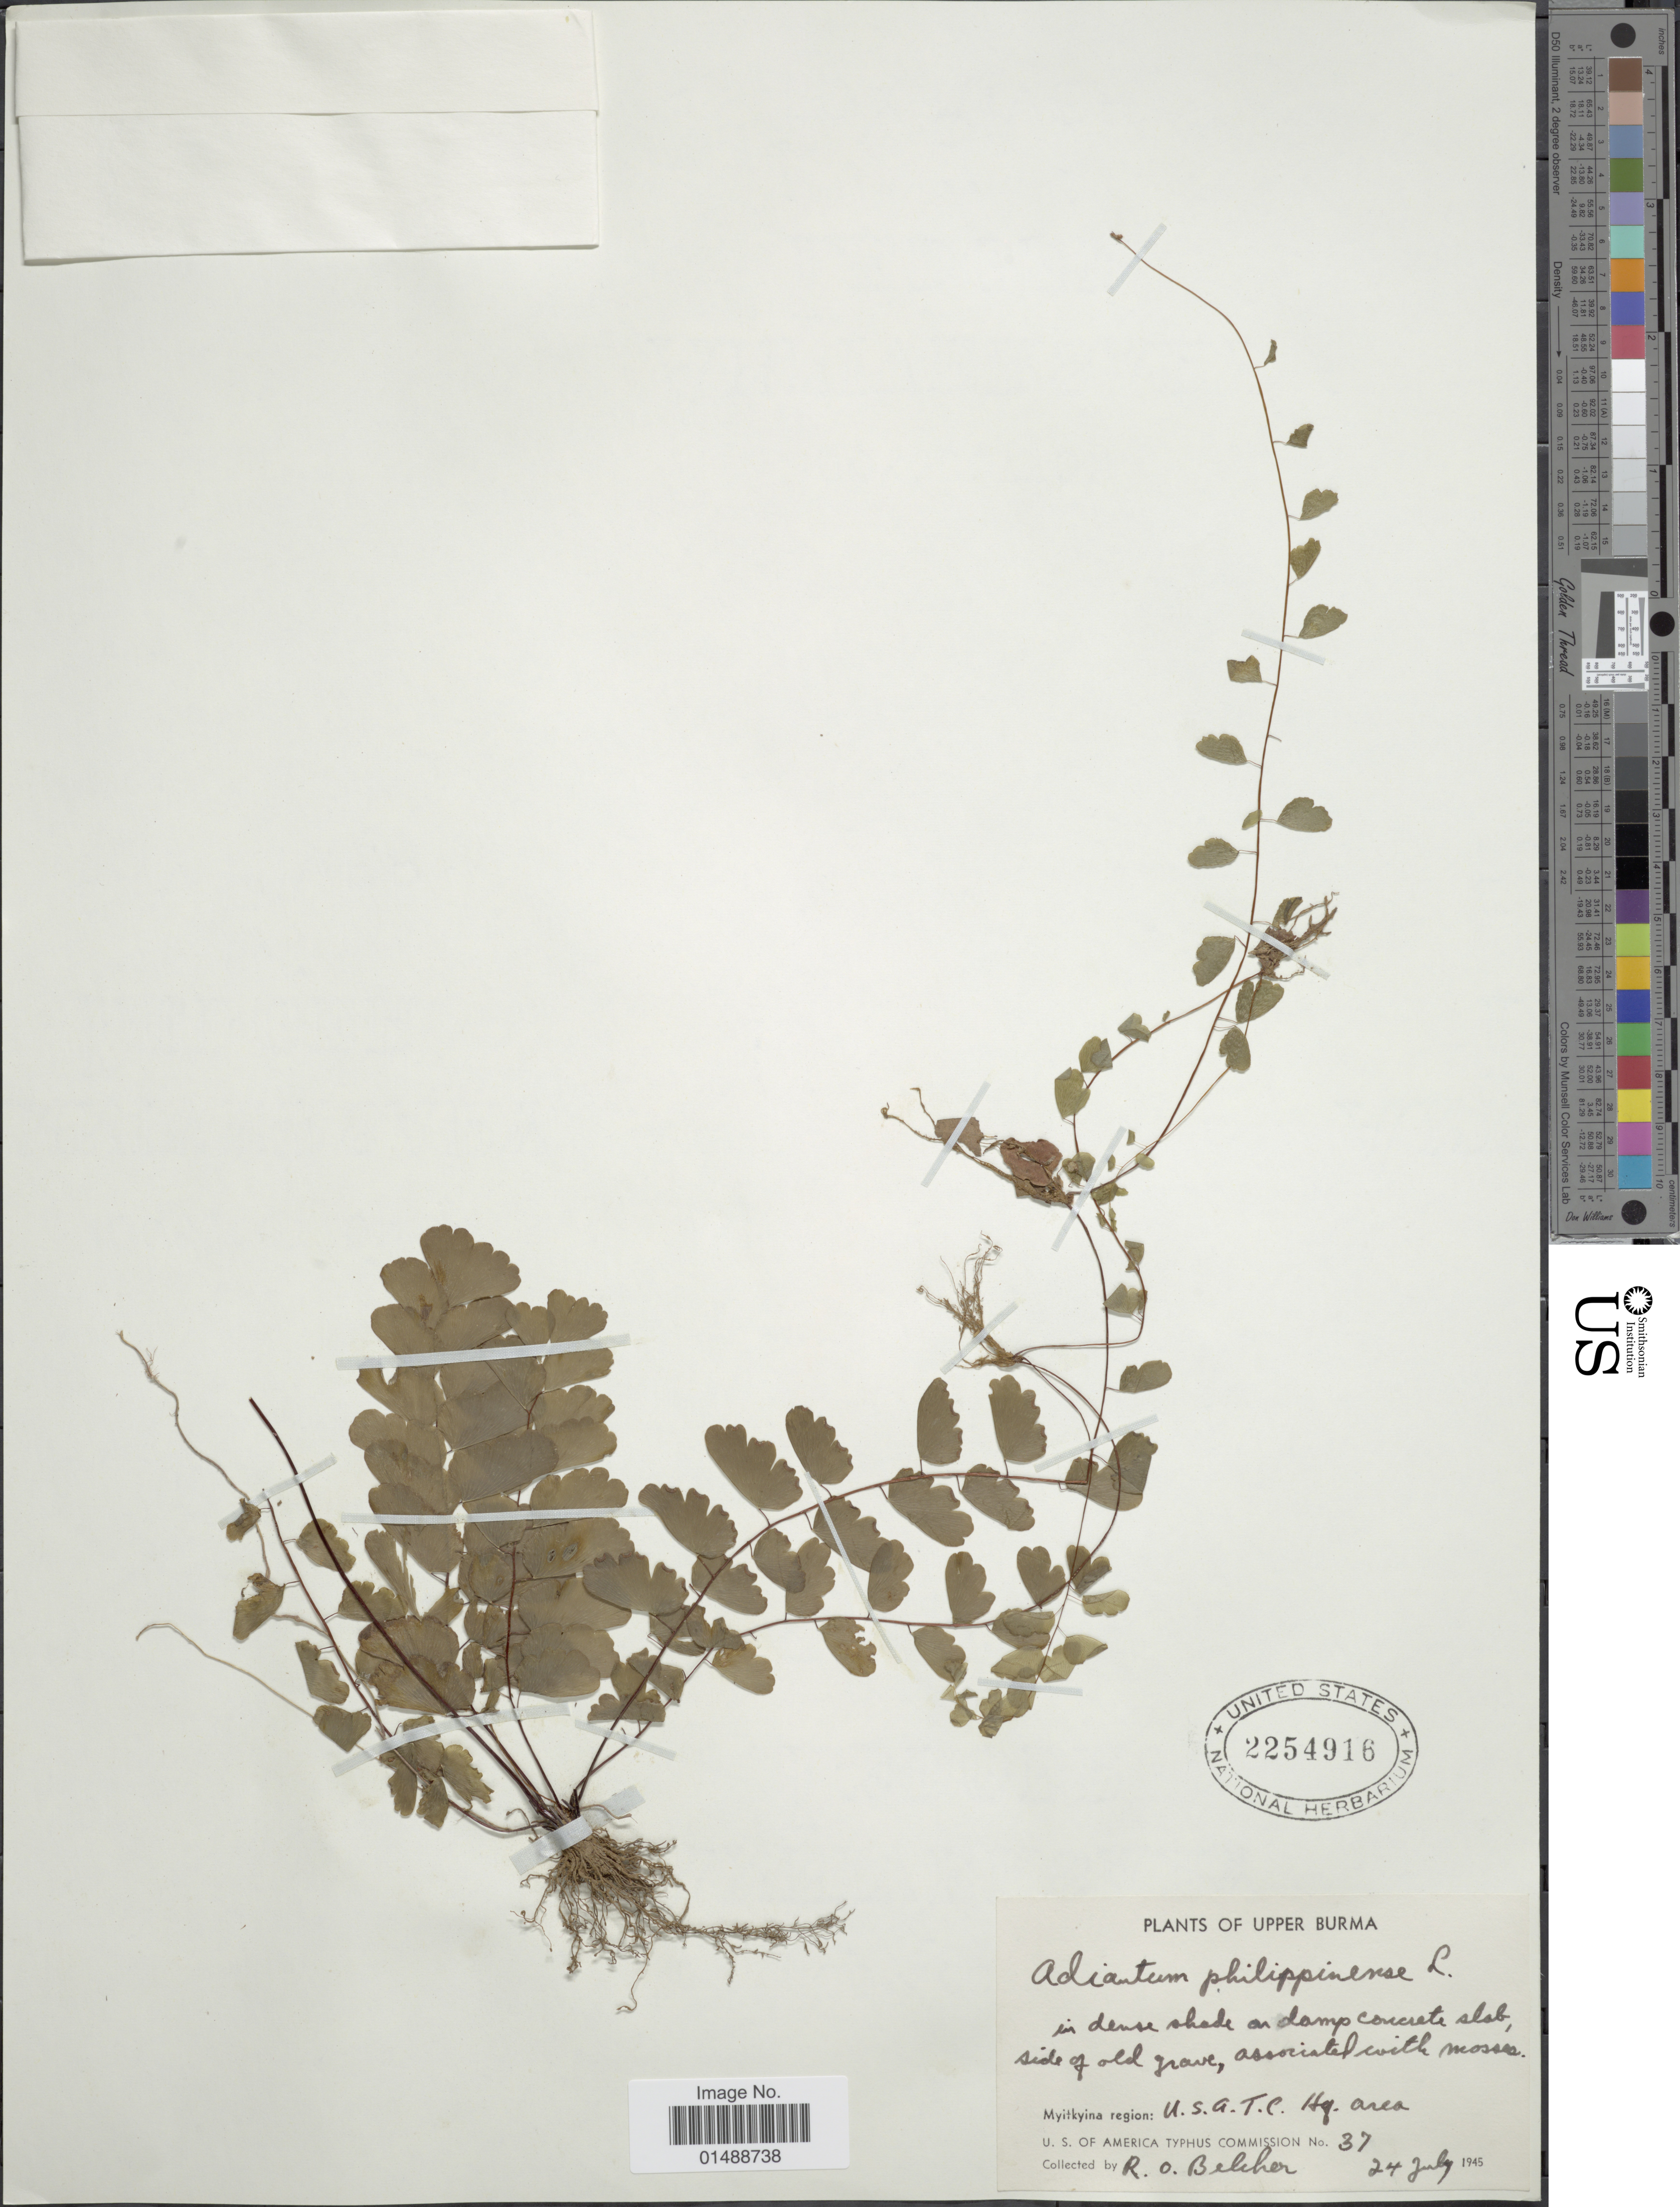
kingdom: Plantae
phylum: Tracheophyta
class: Polypodiopsida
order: Polypodiales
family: Pteridaceae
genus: Adiantum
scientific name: Adiantum philippense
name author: L.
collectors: R. Belcher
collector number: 37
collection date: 1945-07-24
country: Myanmar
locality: Upper Burma, Myitkyina region: U.S.A.T.C. Hg. area. [interpreted]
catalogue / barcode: US 2254916